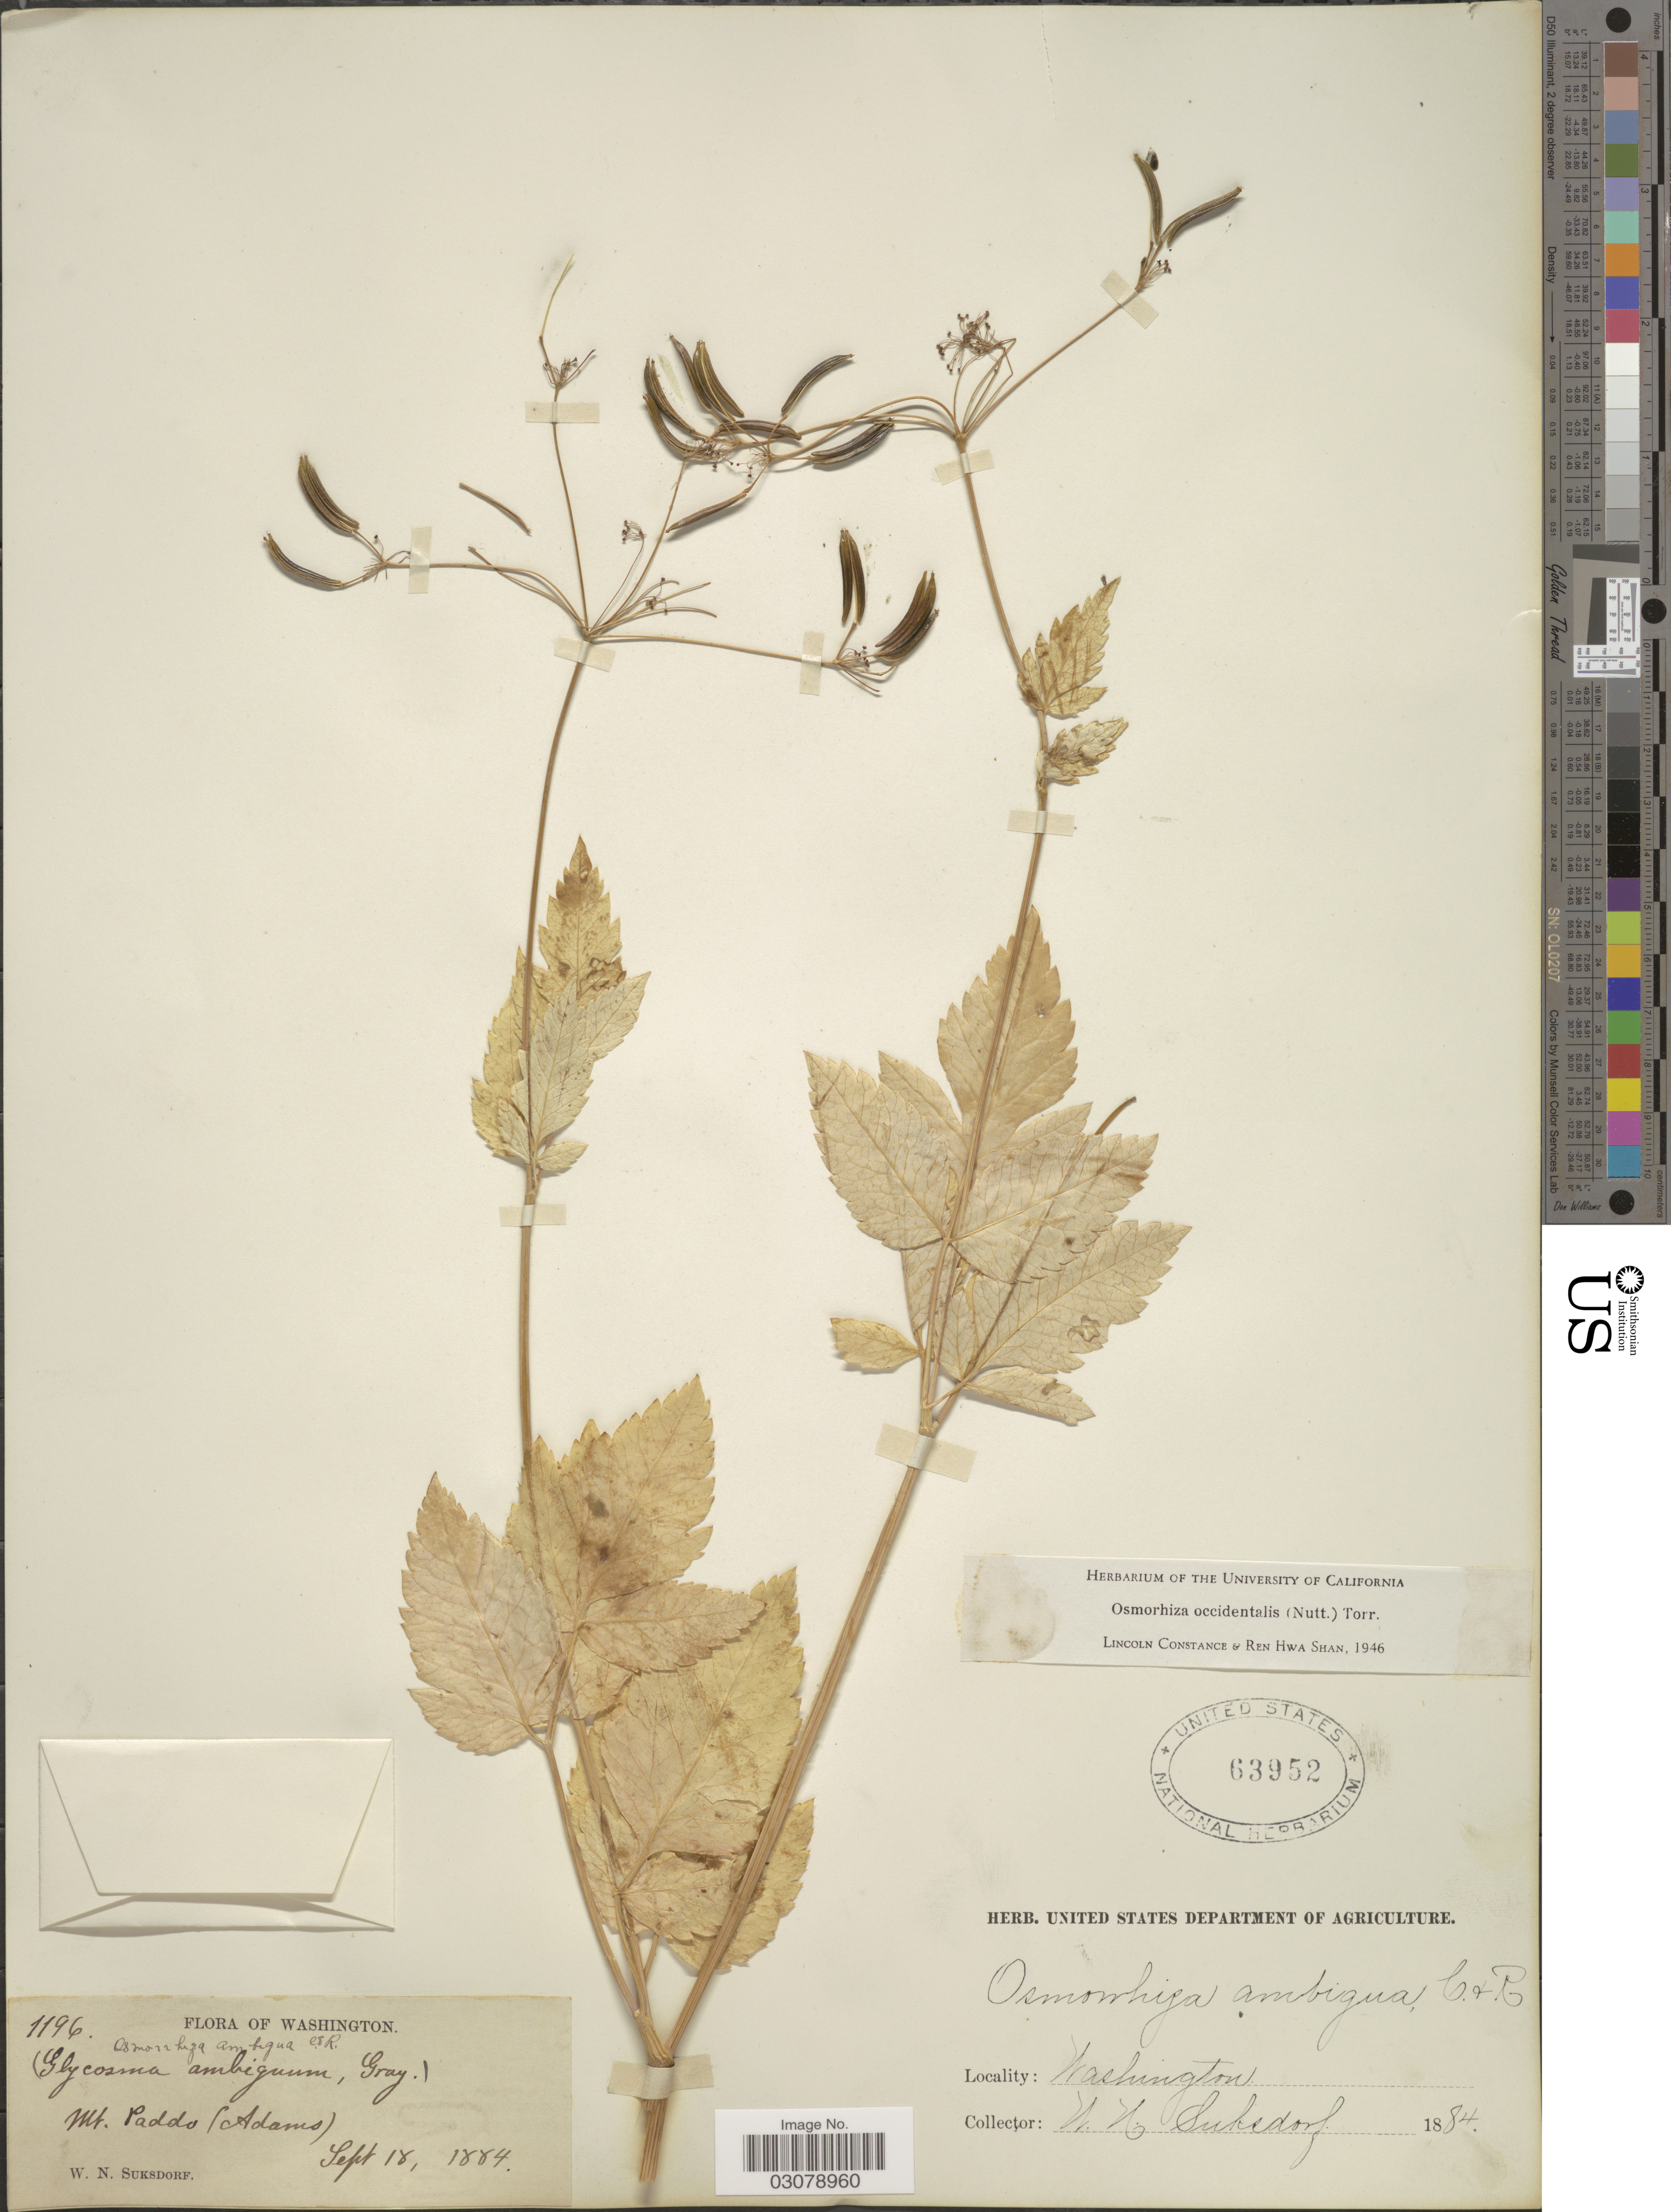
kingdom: Plantae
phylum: Tracheophyta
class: Magnoliopsida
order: Apiales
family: Apiaceae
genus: Osmorhiza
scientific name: Osmorhiza occidentalis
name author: (Nutt.) Torr.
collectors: W. N. Suksdorf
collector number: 1196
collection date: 1884-09-18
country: United States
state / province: Washington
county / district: Skamania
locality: Mt. Paddo (Adams).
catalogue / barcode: US 63952